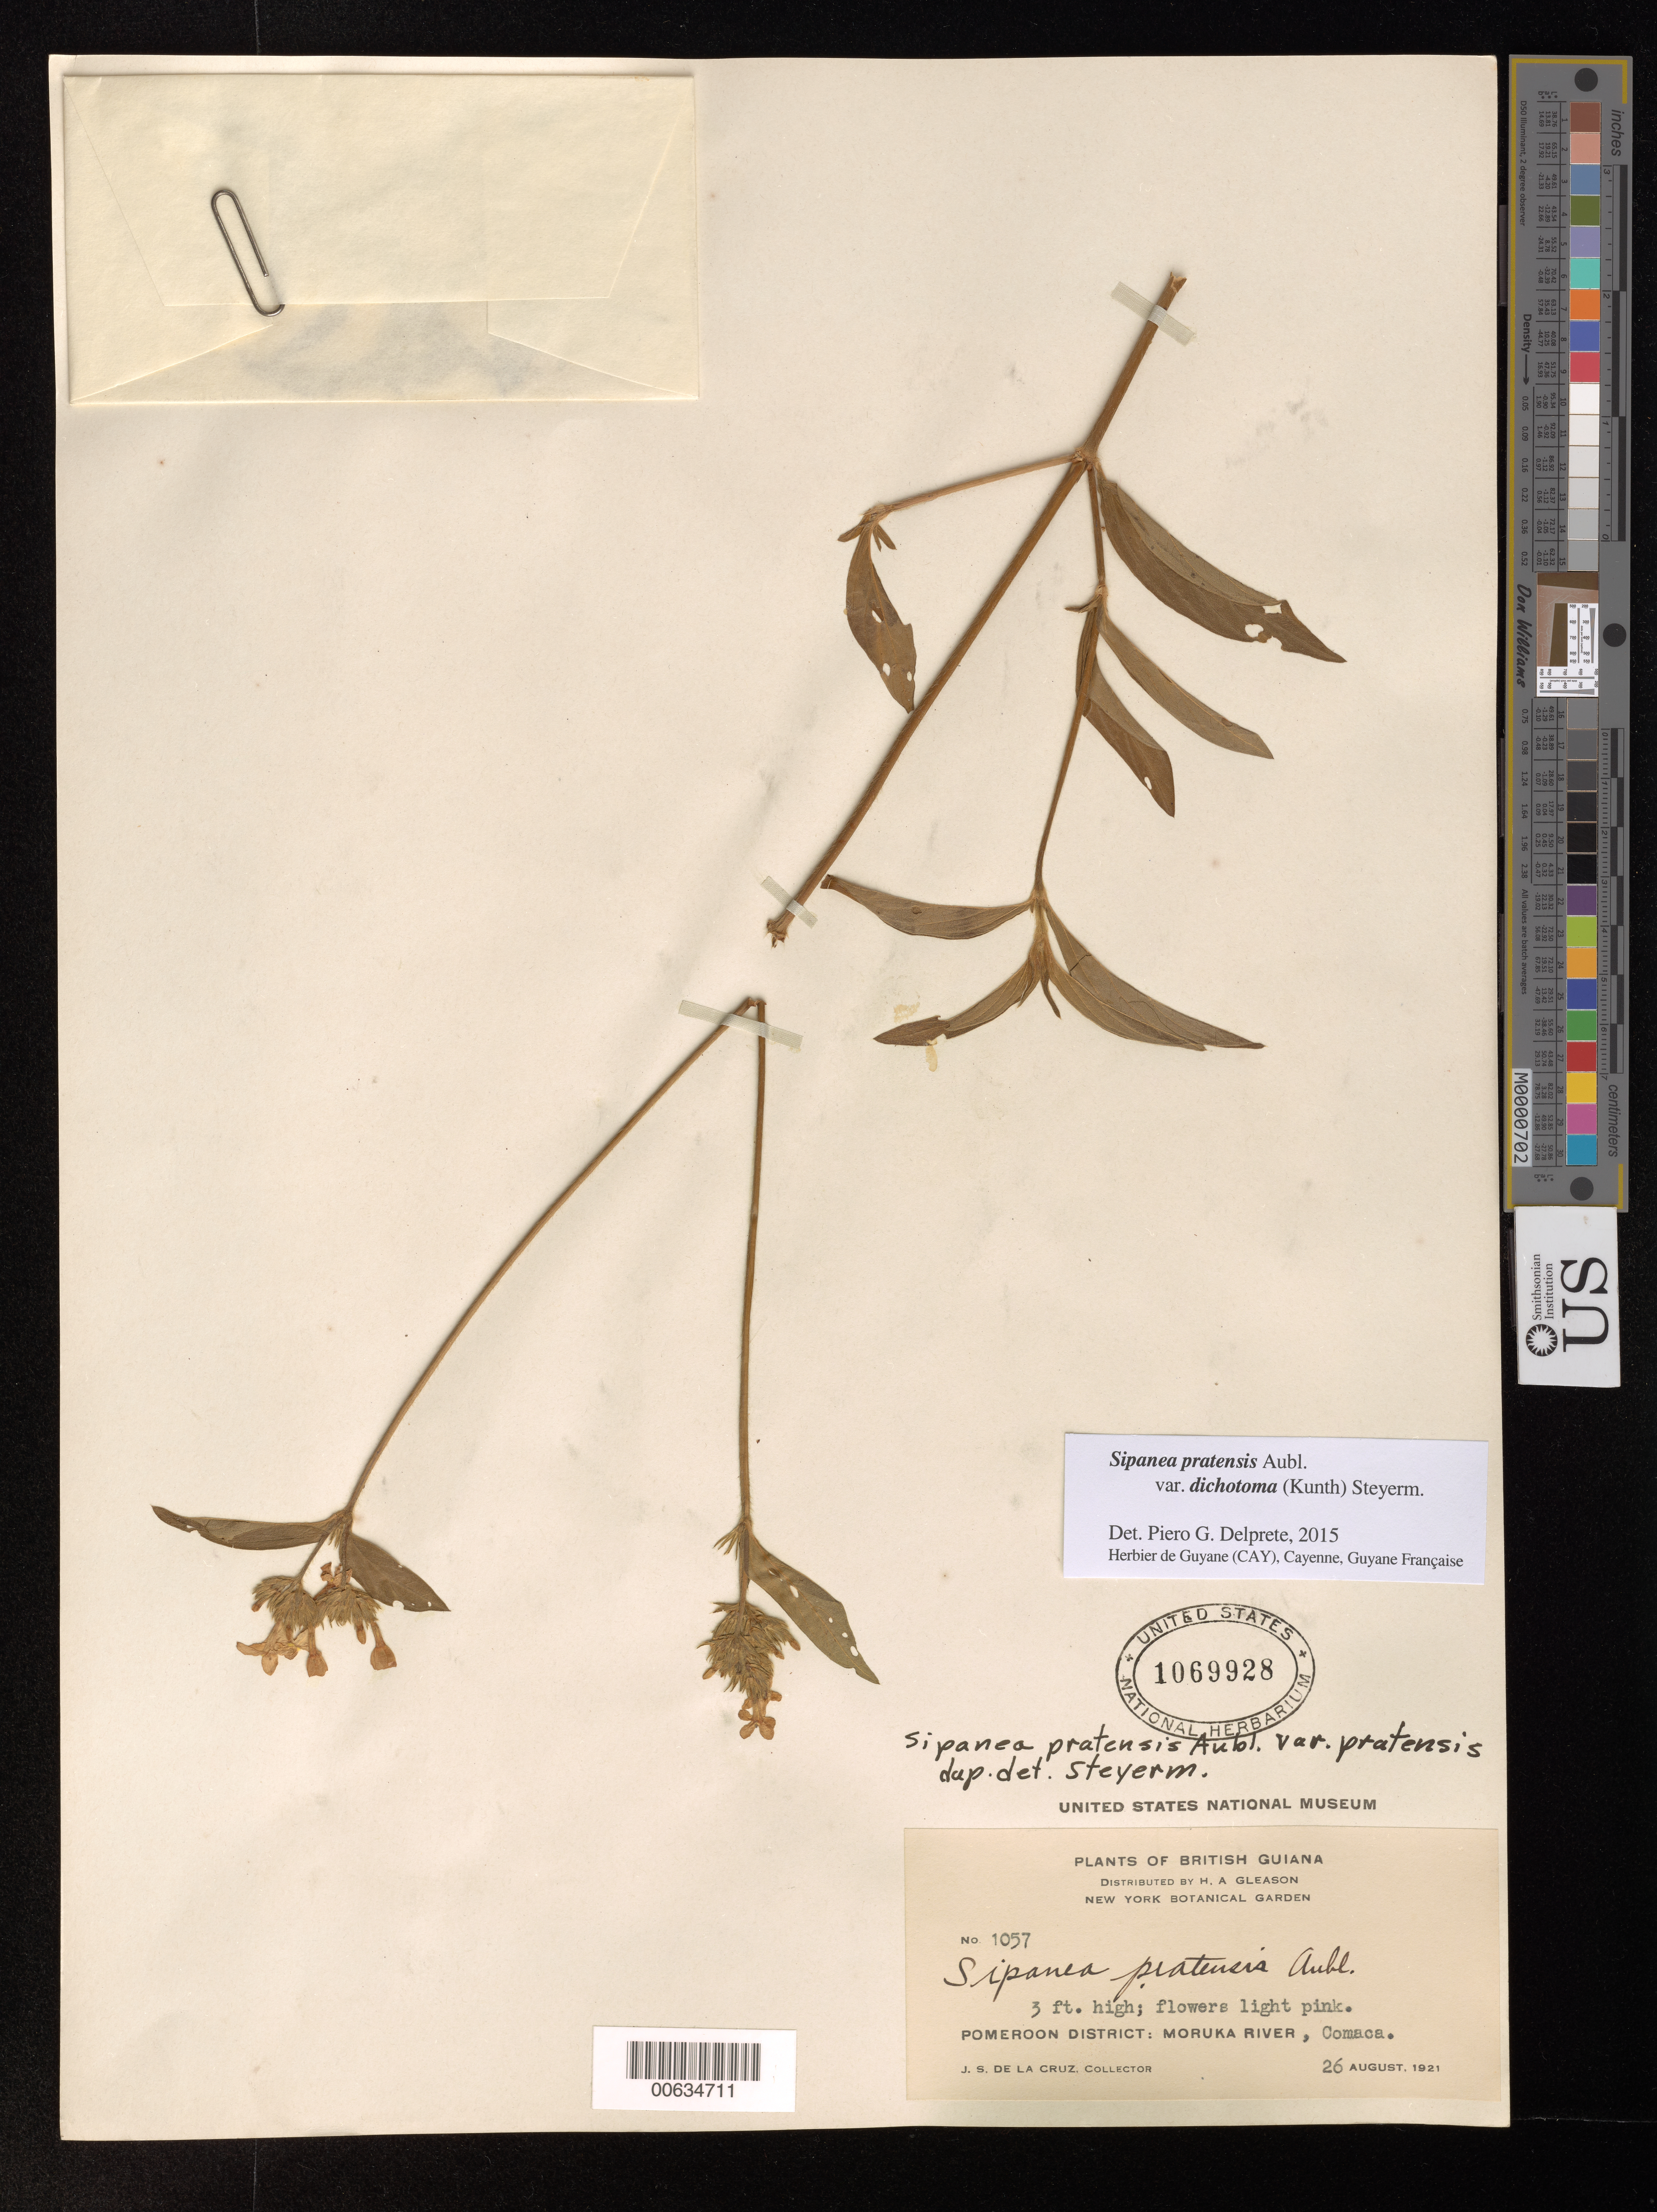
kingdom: Plantae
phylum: Tracheophyta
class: Magnoliopsida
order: Gentianales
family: Rubiaceae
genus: Sipanea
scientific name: Sipanea pratensis var. dichotoma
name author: (Kunth) Steyerm.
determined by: Delprete, P. G., Herb. de Guyane Cay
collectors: J. S. de la Cruz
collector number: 1057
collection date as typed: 26-Aug-21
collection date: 1921-08-26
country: Guyana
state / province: Barima-Waini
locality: Comaca, Moruka R., Pomeroon Dist.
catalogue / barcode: US 1069928